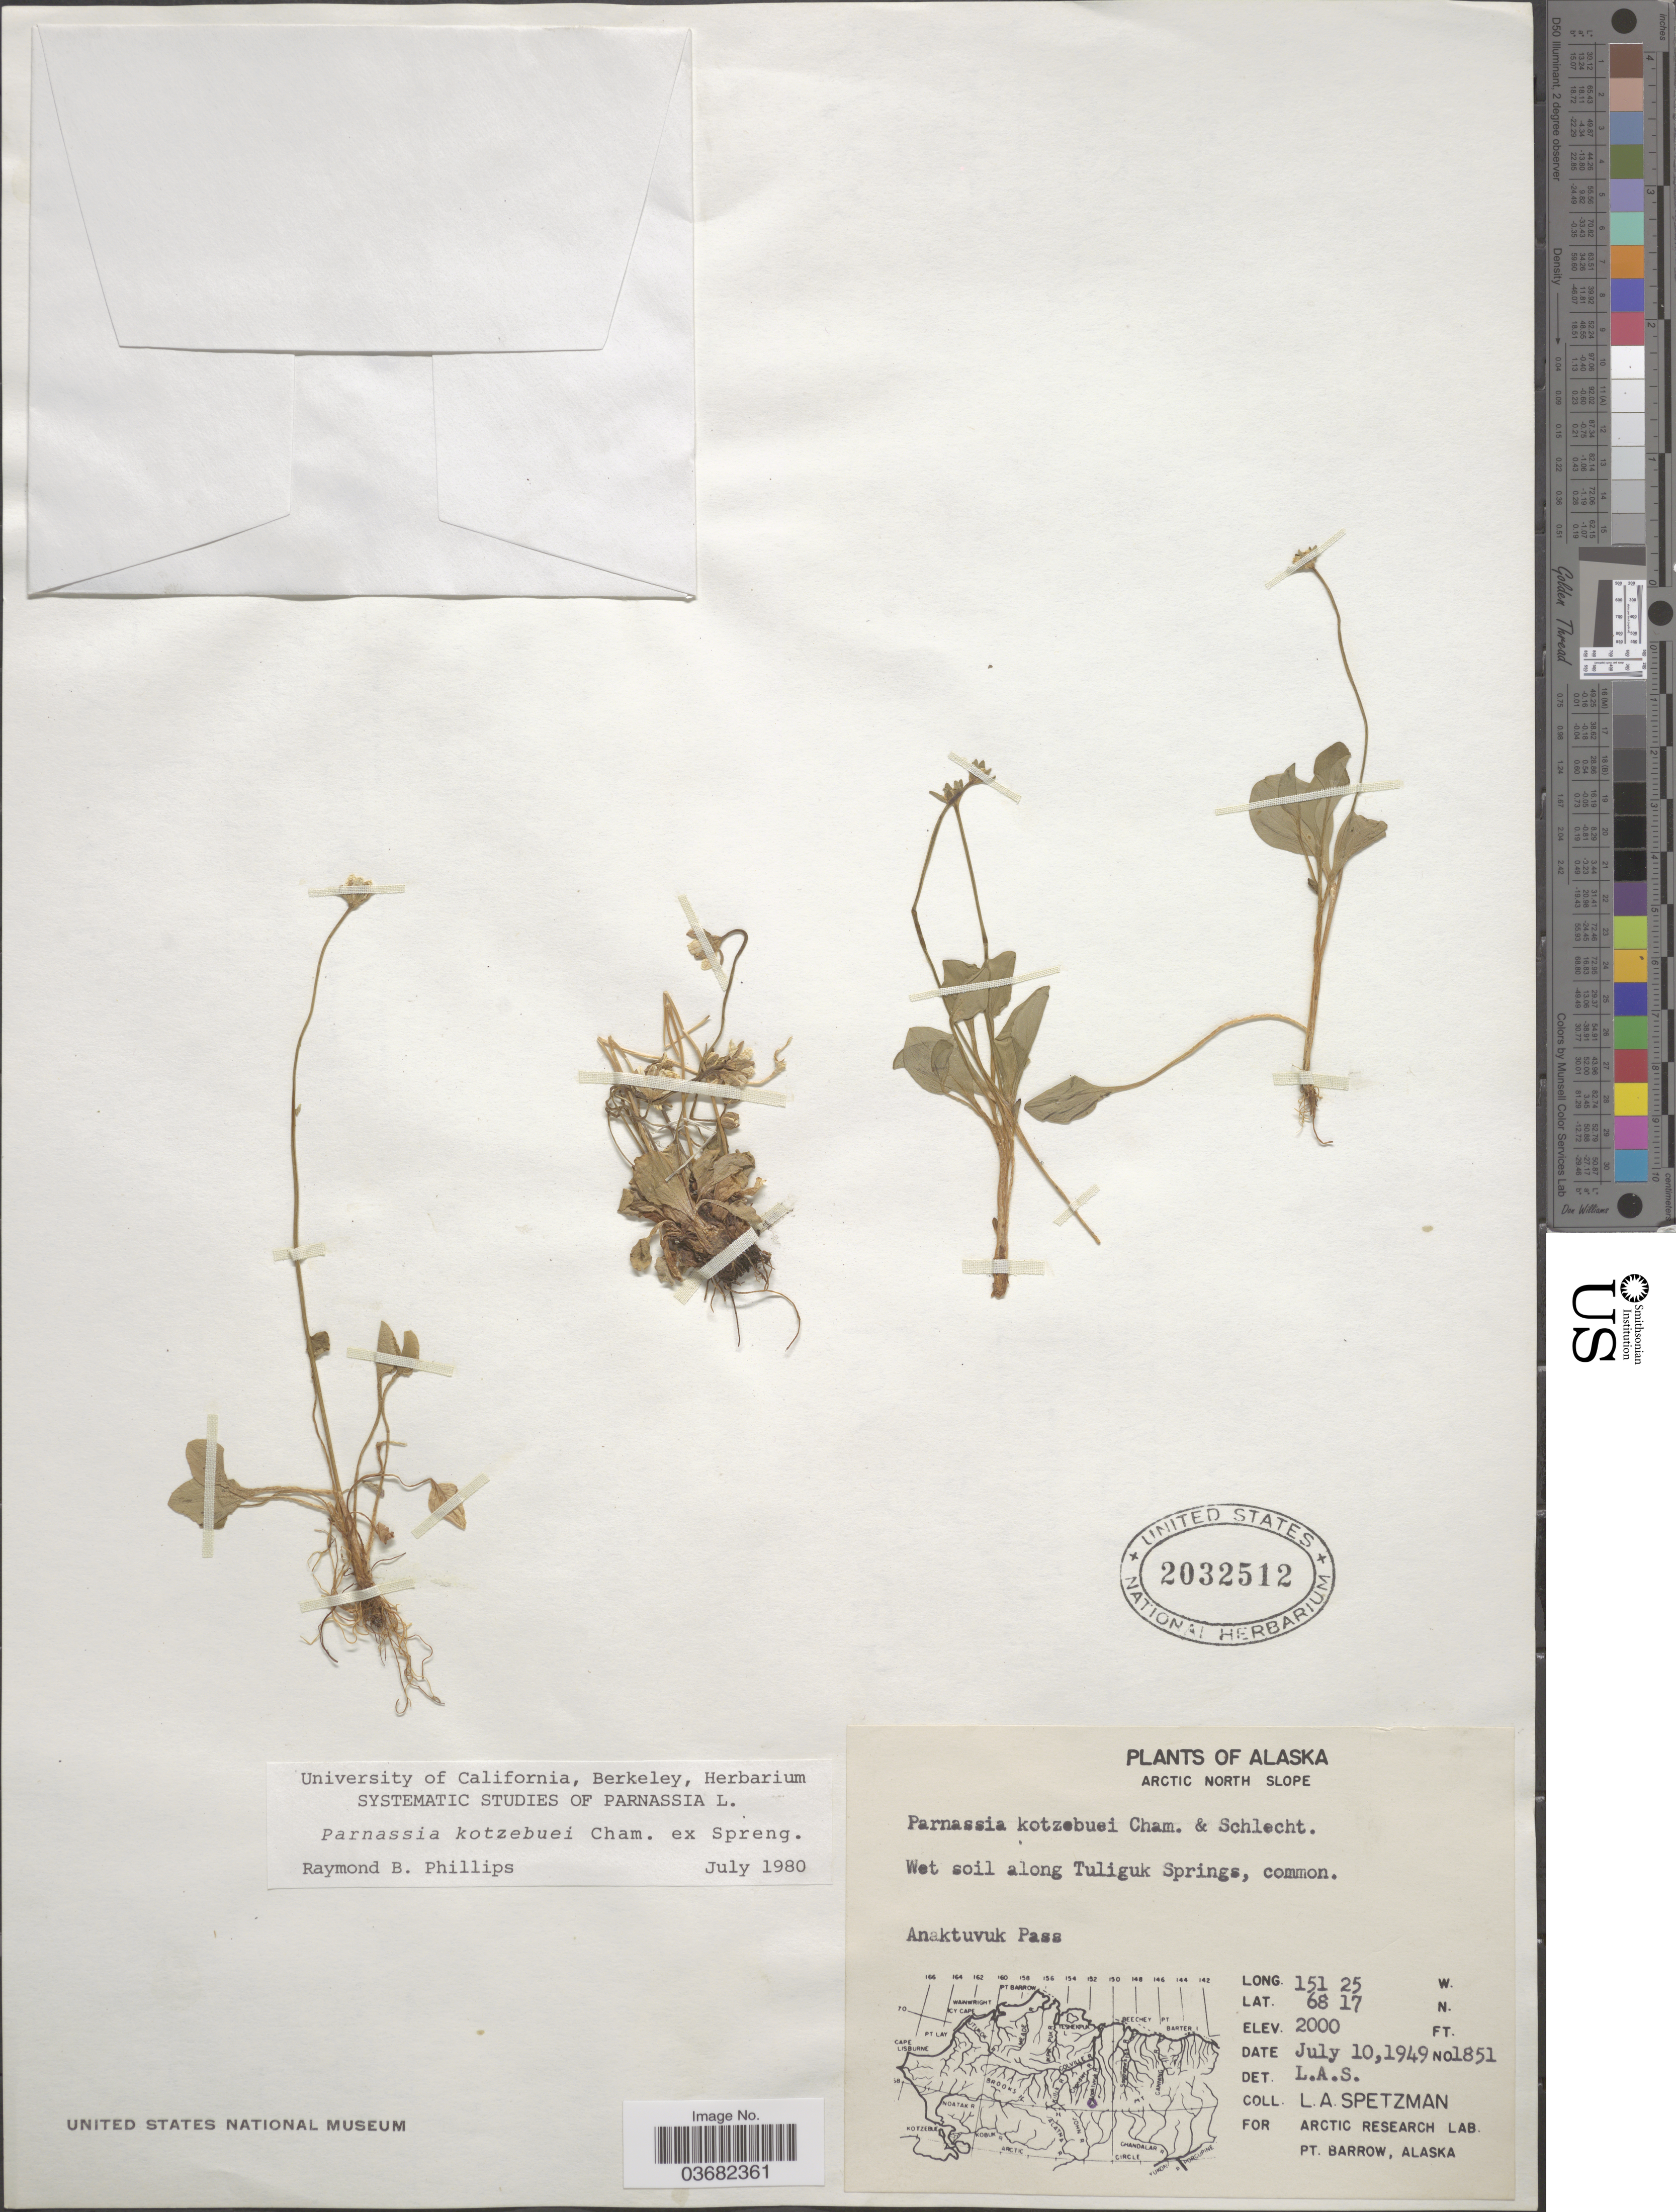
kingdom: Plantae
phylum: Tracheophyta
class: Magnoliopsida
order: Celastrales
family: Parnassiaceae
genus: Parnassia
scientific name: Parnassia kotzebuei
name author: Cham. ex Spreng.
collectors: L. Spetzman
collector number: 1851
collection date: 1949-07-10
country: United States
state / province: Alaska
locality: Arctic North Slope. Wet soil along Tuliguk Springs. Anaktuvuk Pass.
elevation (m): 610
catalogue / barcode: US 2032512